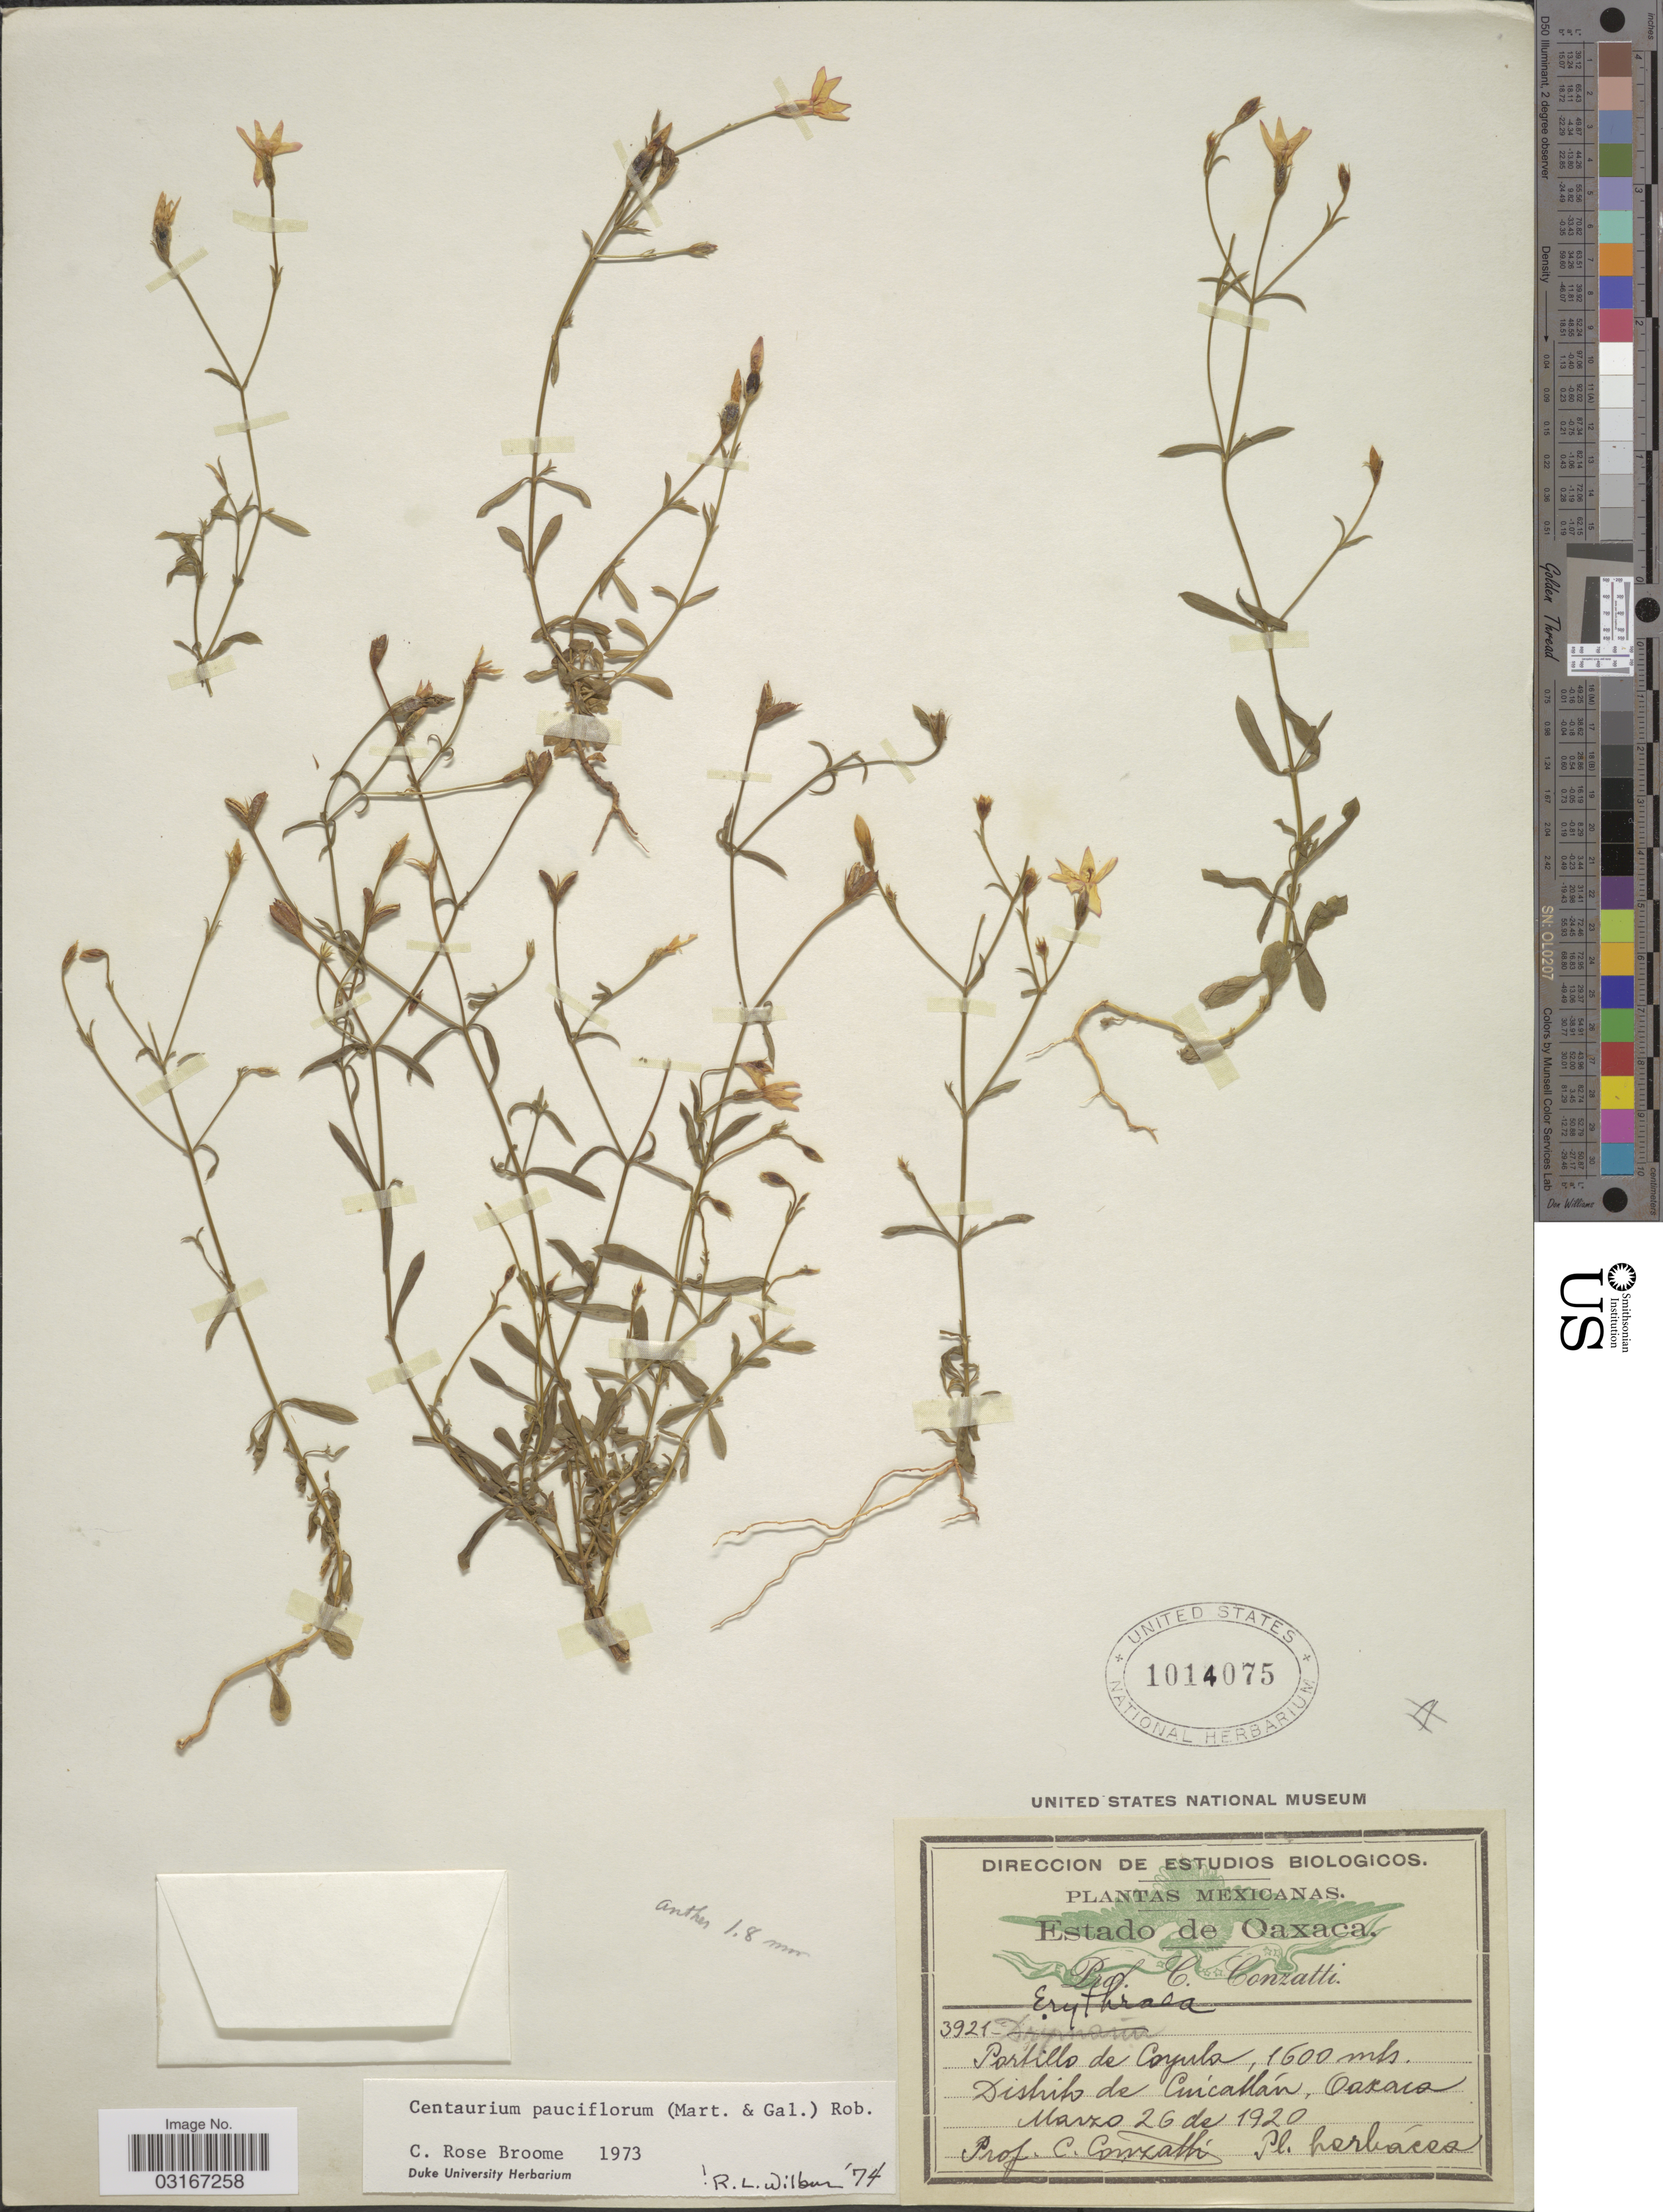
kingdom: Plantae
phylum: Tracheophyta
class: Magnoliopsida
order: Gentianales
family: Gentianaceae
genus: Centaurium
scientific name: Centaurium pauciflorum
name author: (M. Martens & Galeotti) B.L. Rob.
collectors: C. Conzatti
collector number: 3921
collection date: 1920-03-26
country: Mexico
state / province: Oaxaca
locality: Portillo de Coyula. Distrito de Cuicatlán.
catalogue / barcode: US 1014075